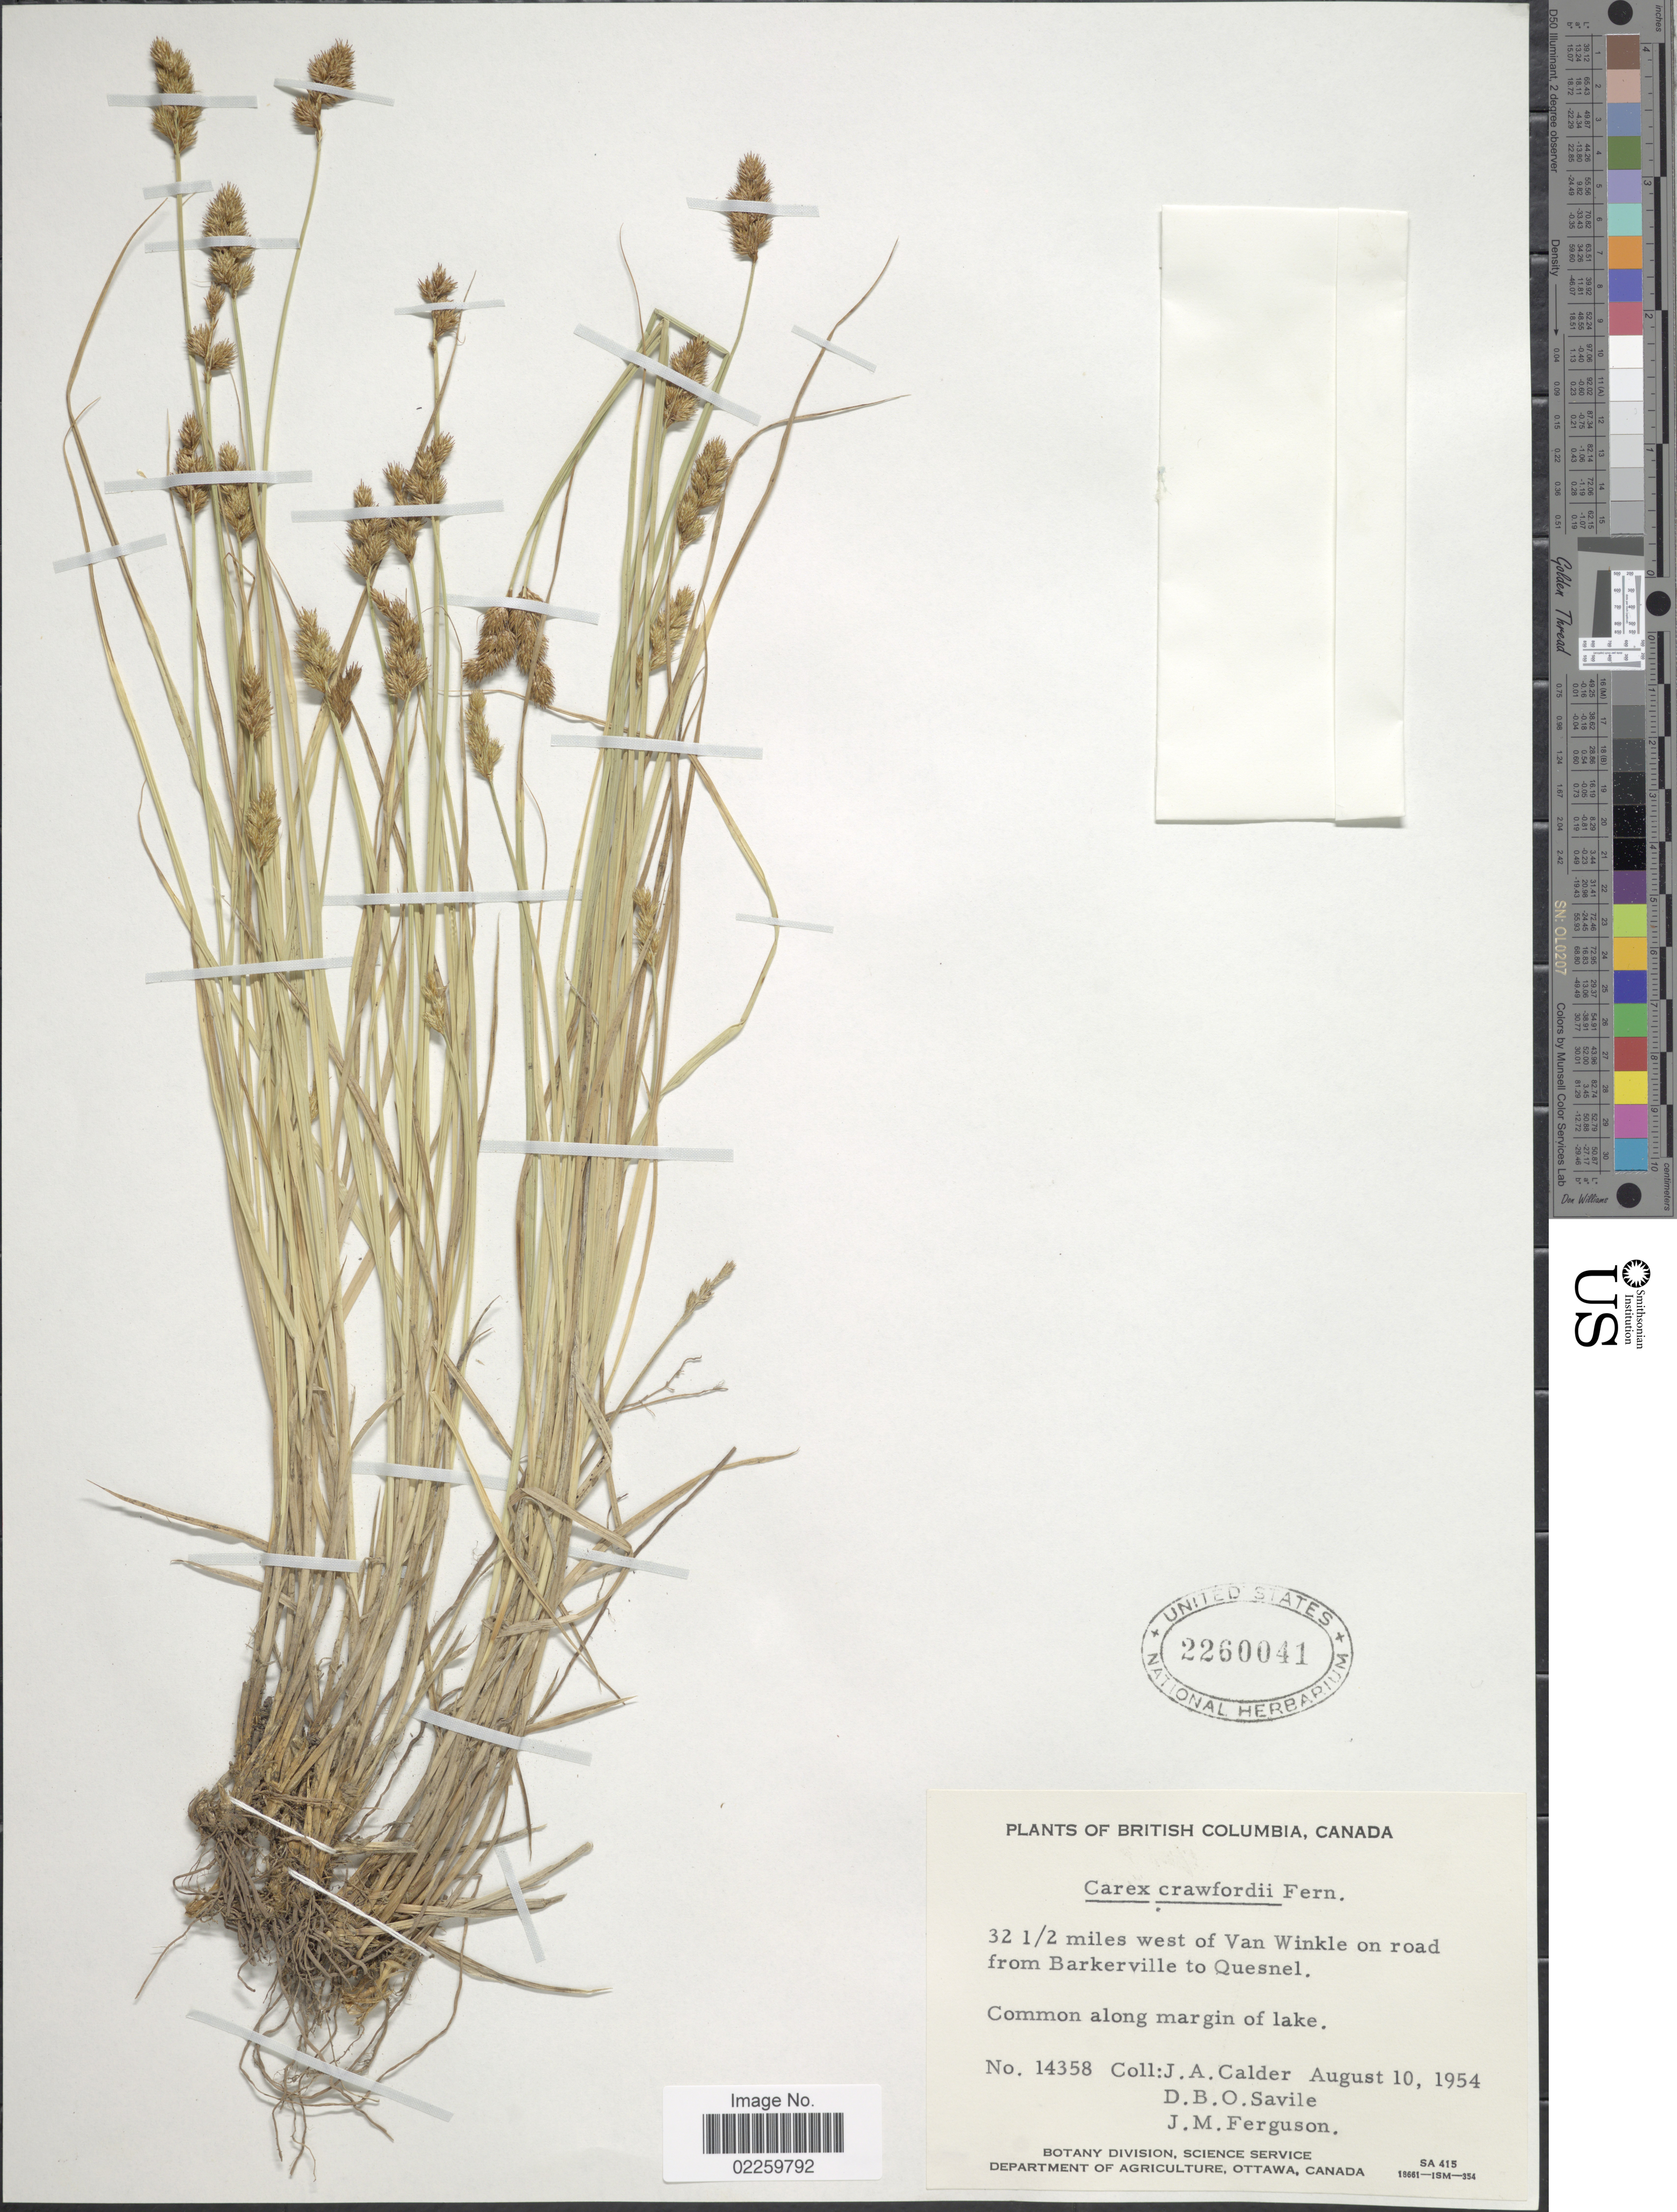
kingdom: Plantae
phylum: Tracheophyta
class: Liliopsida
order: Poales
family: Cyperaceae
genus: Carex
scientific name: Carex crawfordii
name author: Fernald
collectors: J. A. Calder, D. Savile & J. M. Ferguson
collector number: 14358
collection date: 1954-08-10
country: Canada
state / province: British Columbia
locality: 32 1/2 miles west of Van Winkle on road from Barkerville to Quesnel, common along margin of lake.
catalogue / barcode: US 2260041